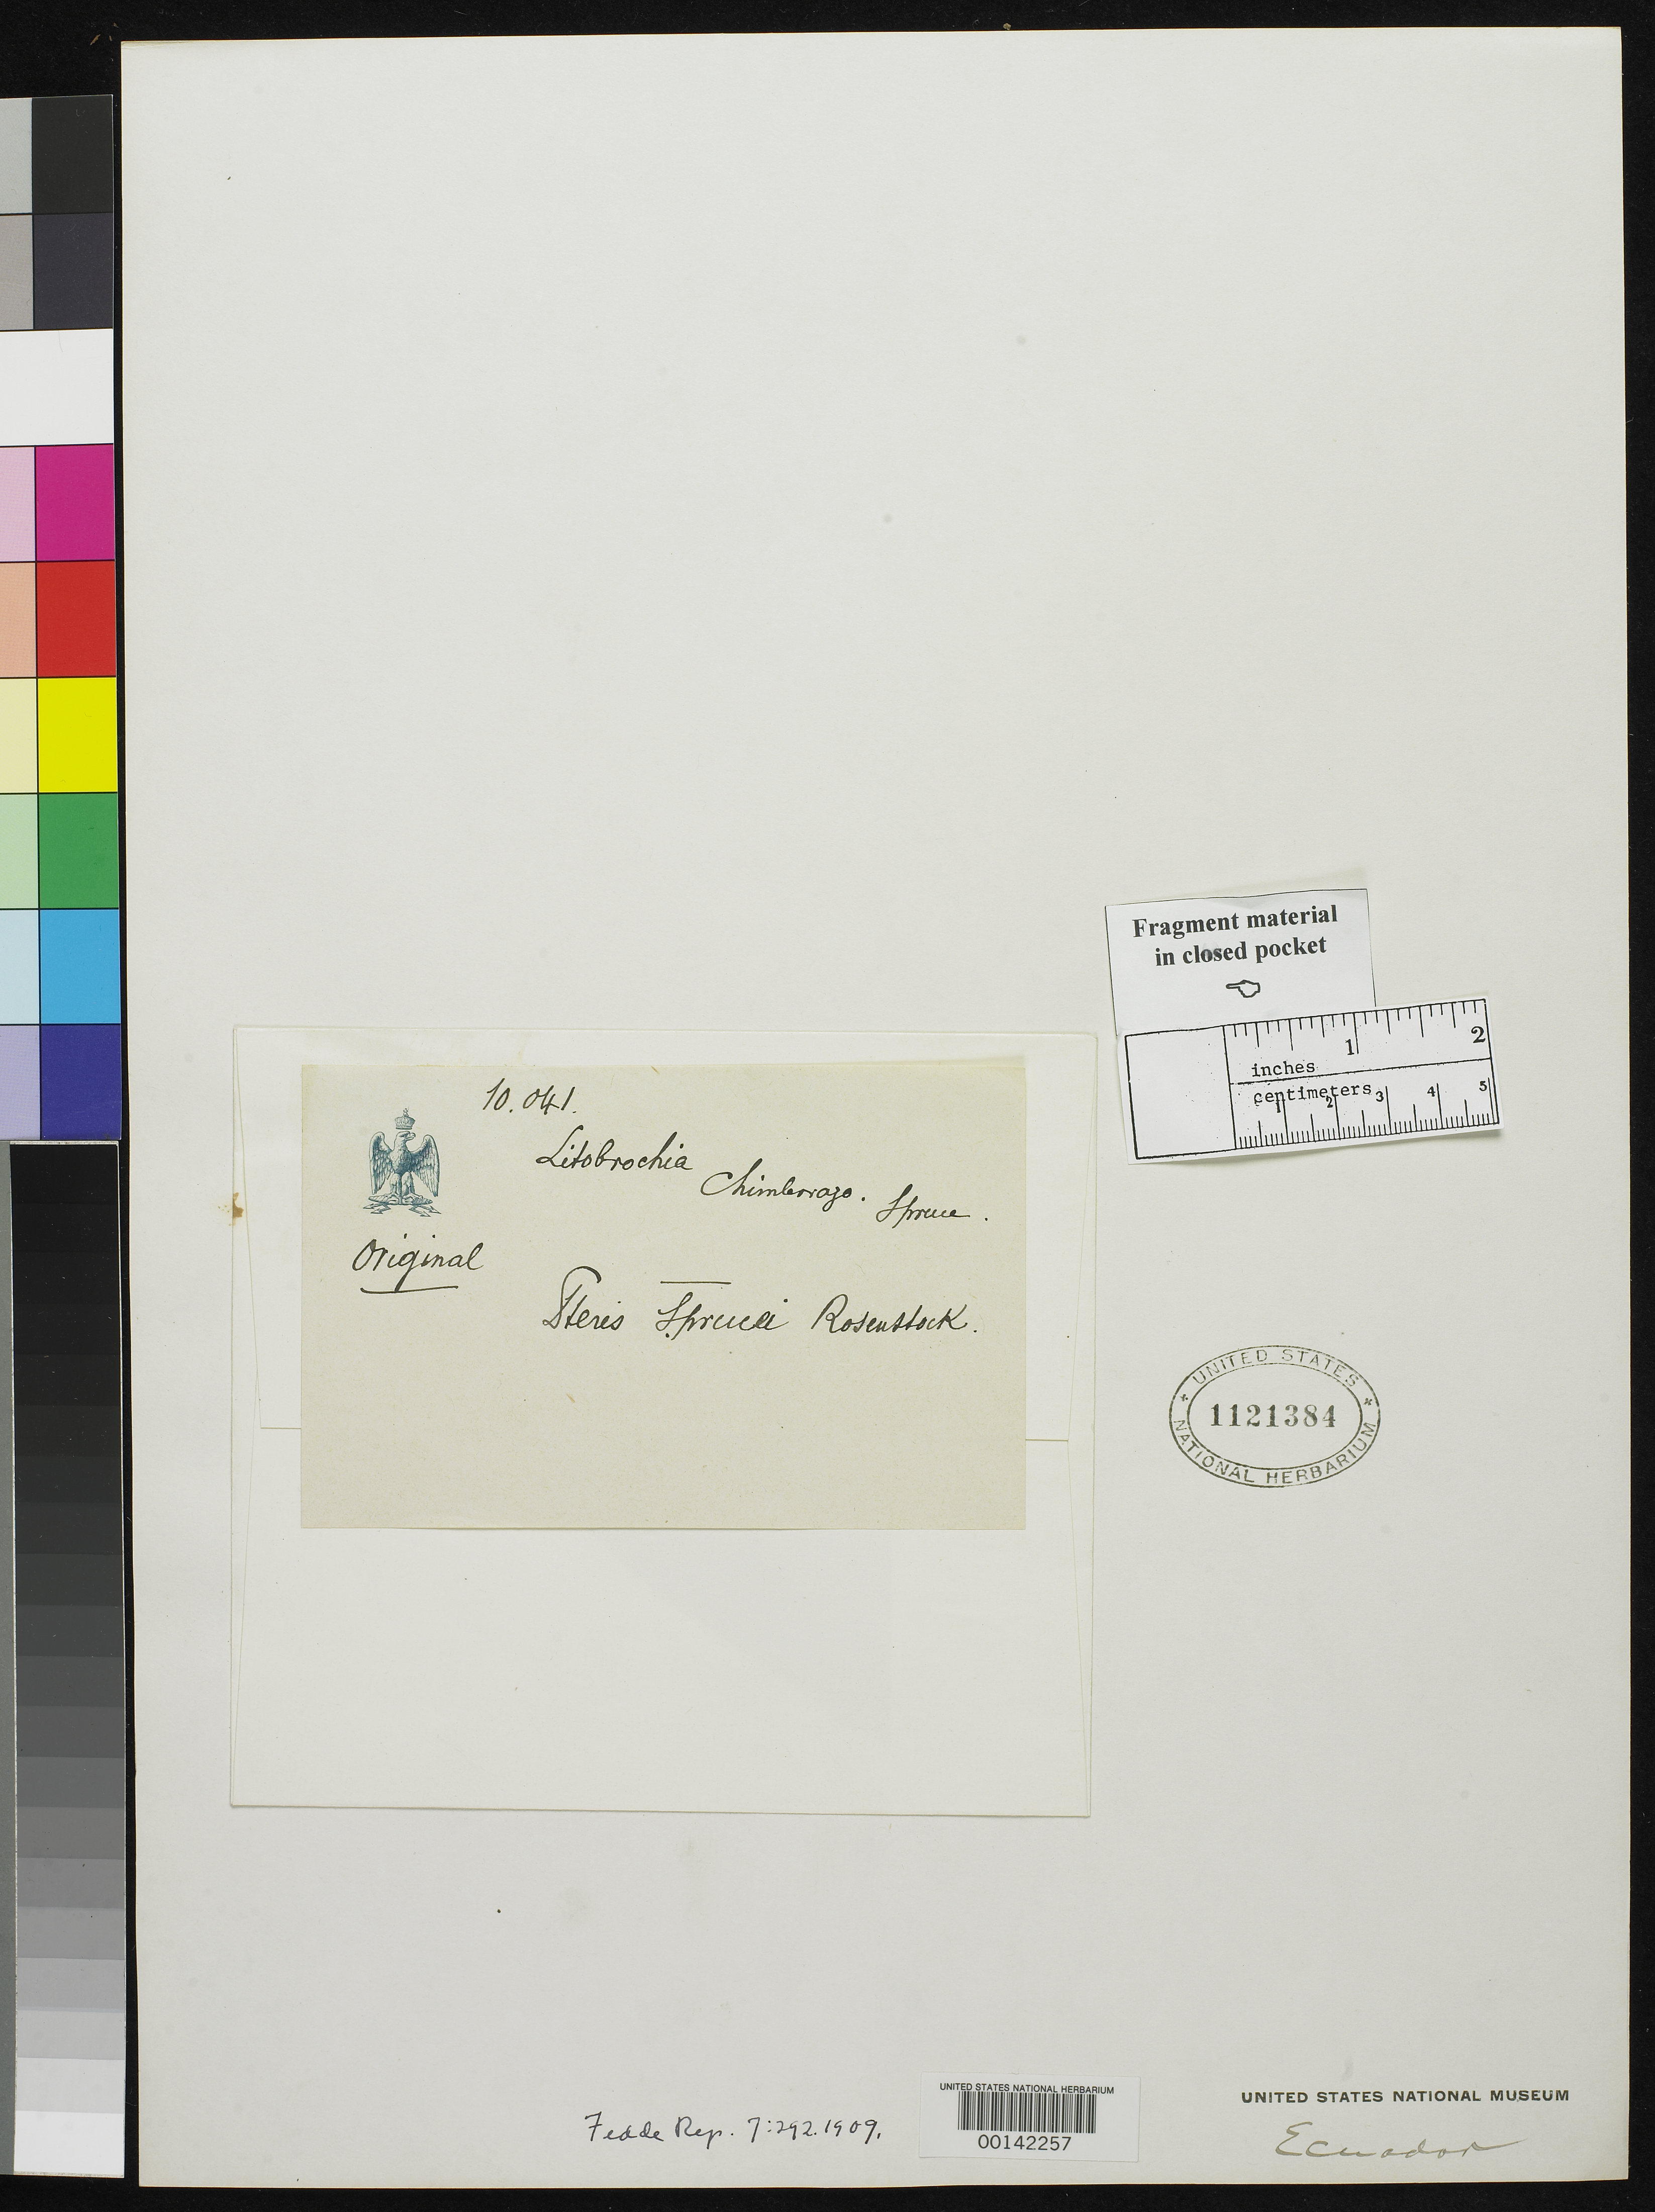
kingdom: Plantae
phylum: Tracheophyta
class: Polypodiopsida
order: Polypodiales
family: Pteridaceae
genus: Pteris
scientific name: Pteris sprucei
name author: Rosenst.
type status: Isotype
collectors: R. Spruce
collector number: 10041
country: Ecuador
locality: Chimborazo.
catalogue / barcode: US 1121384